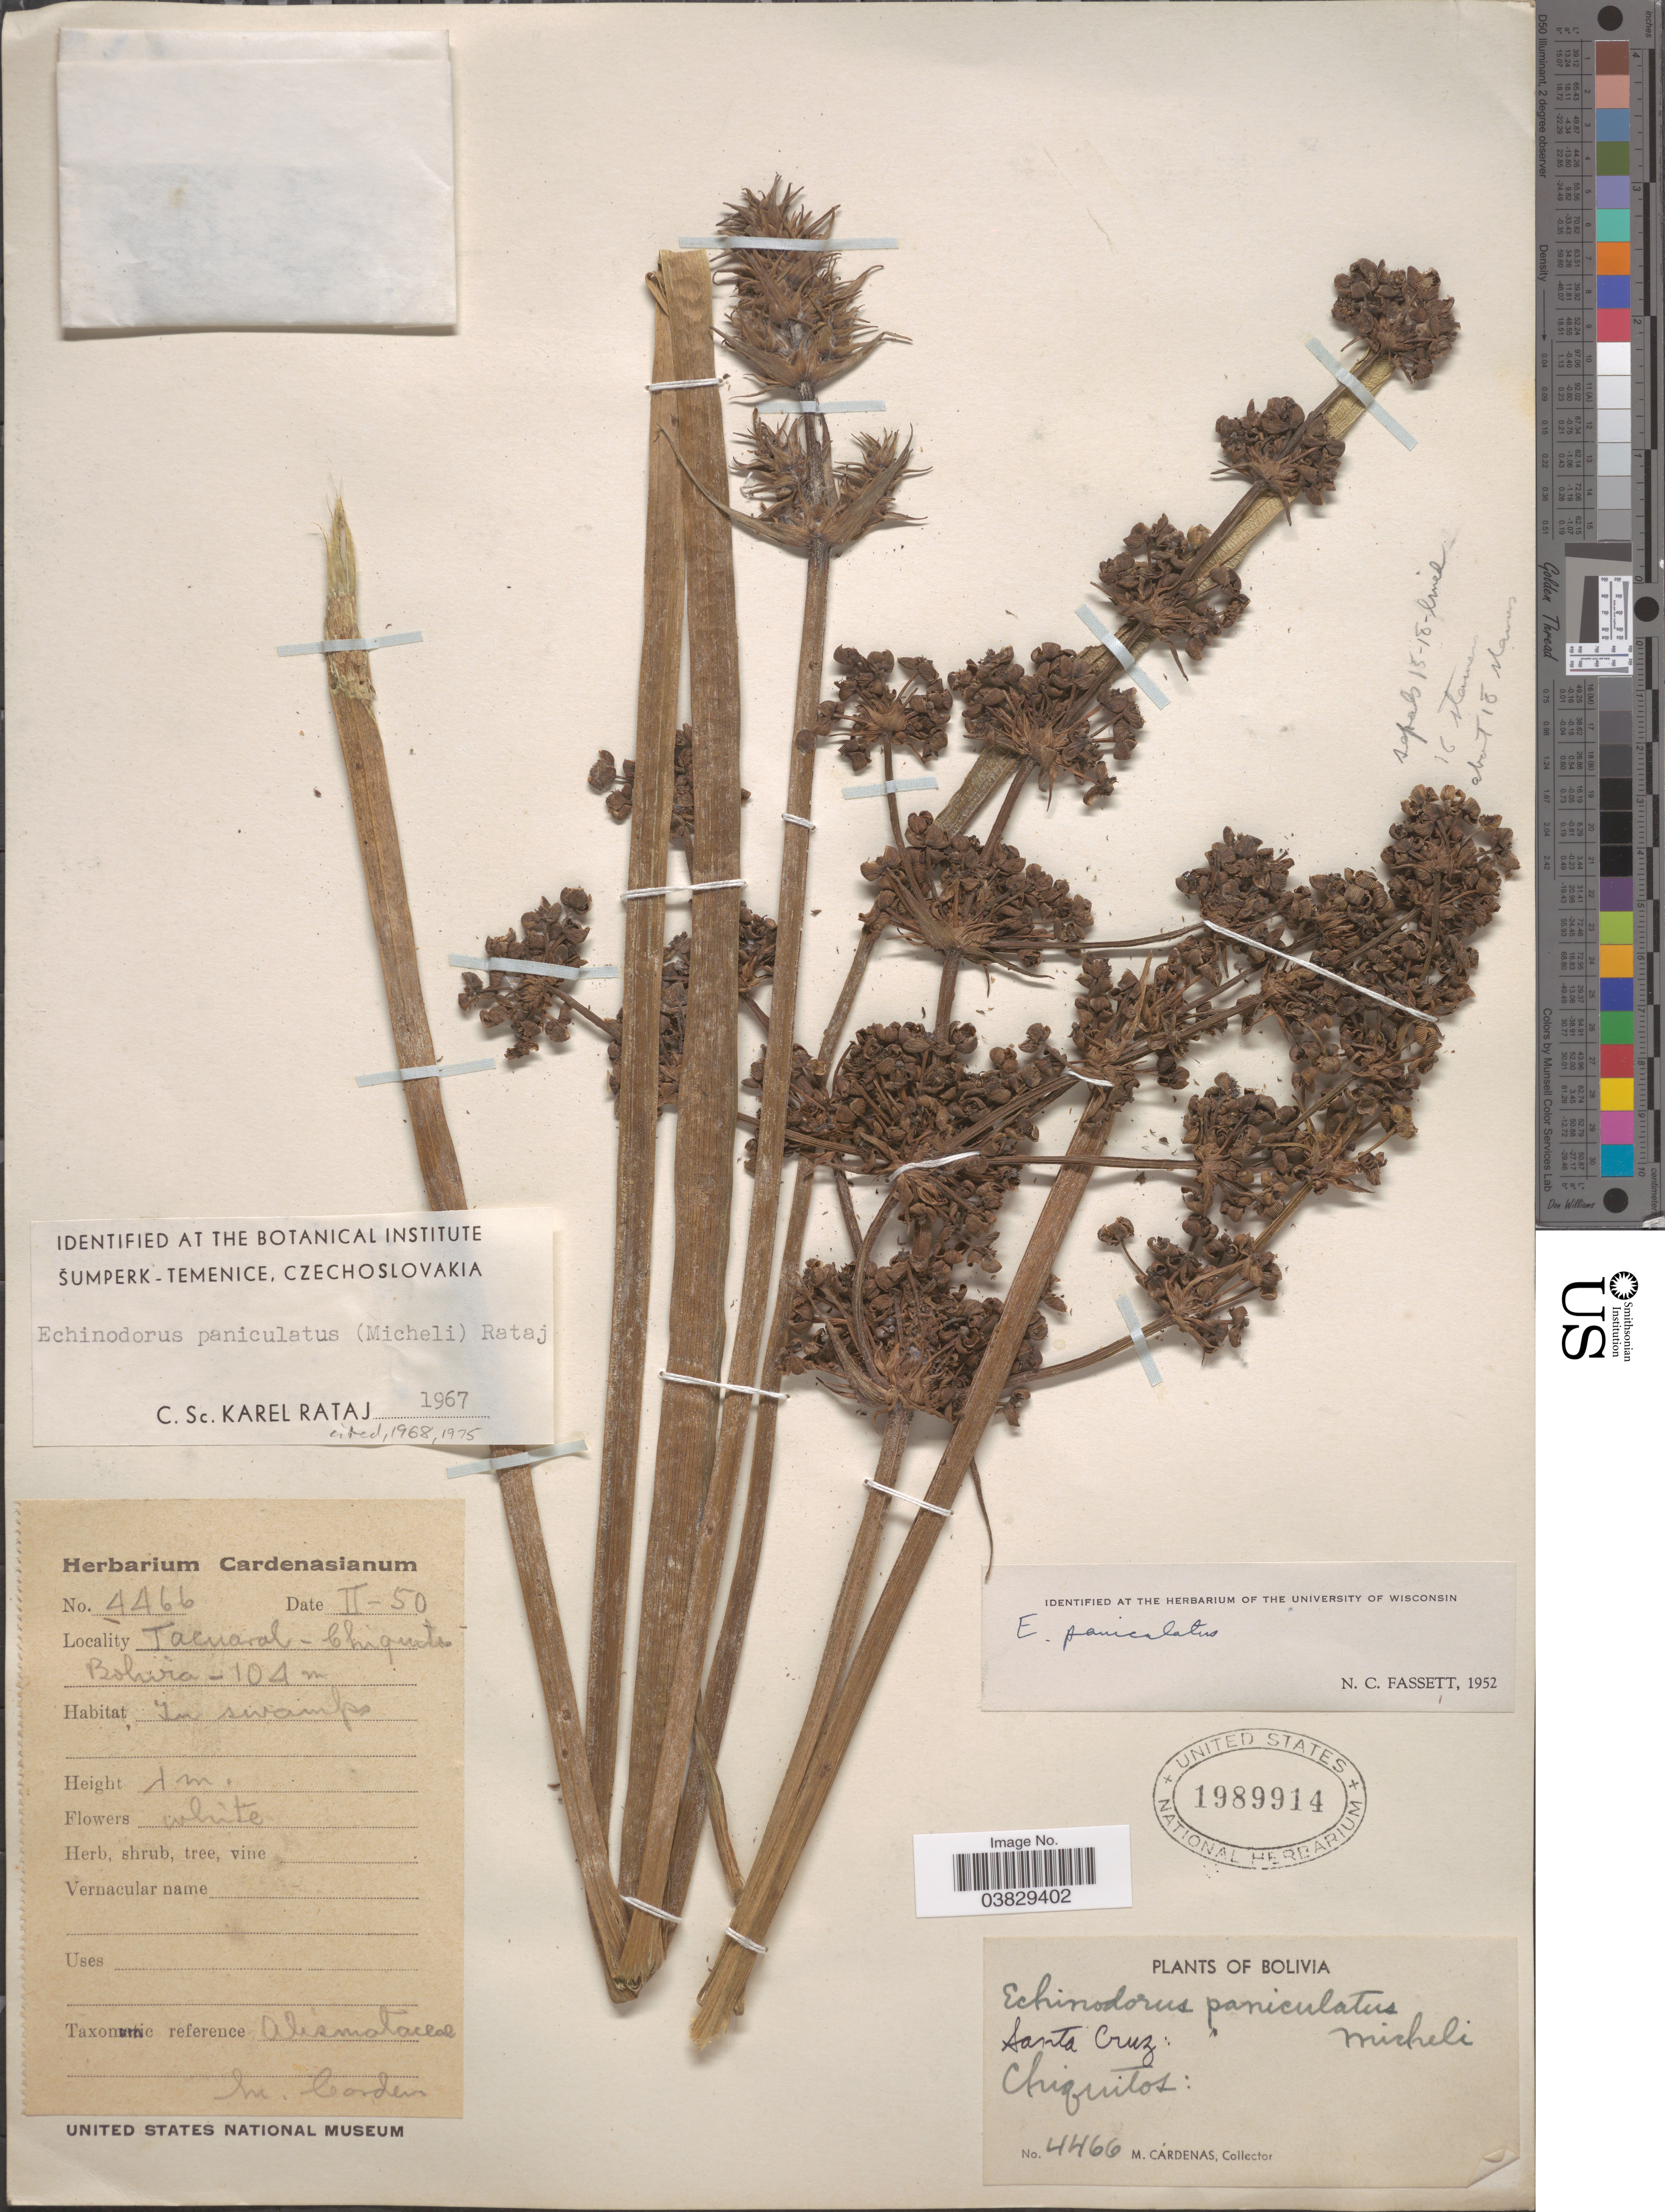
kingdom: Plantae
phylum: Tracheophyta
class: Liliopsida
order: Alismatales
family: Alismataceae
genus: Echinodorus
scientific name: Echinodorus paniculatus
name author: Micheli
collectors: M. Cárdenas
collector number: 4466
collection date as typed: Transcribed d/m/y: /2/50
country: Bolivia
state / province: Santa Cruz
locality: Tacuaral - Chiquitos.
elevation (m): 104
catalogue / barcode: US 1989914